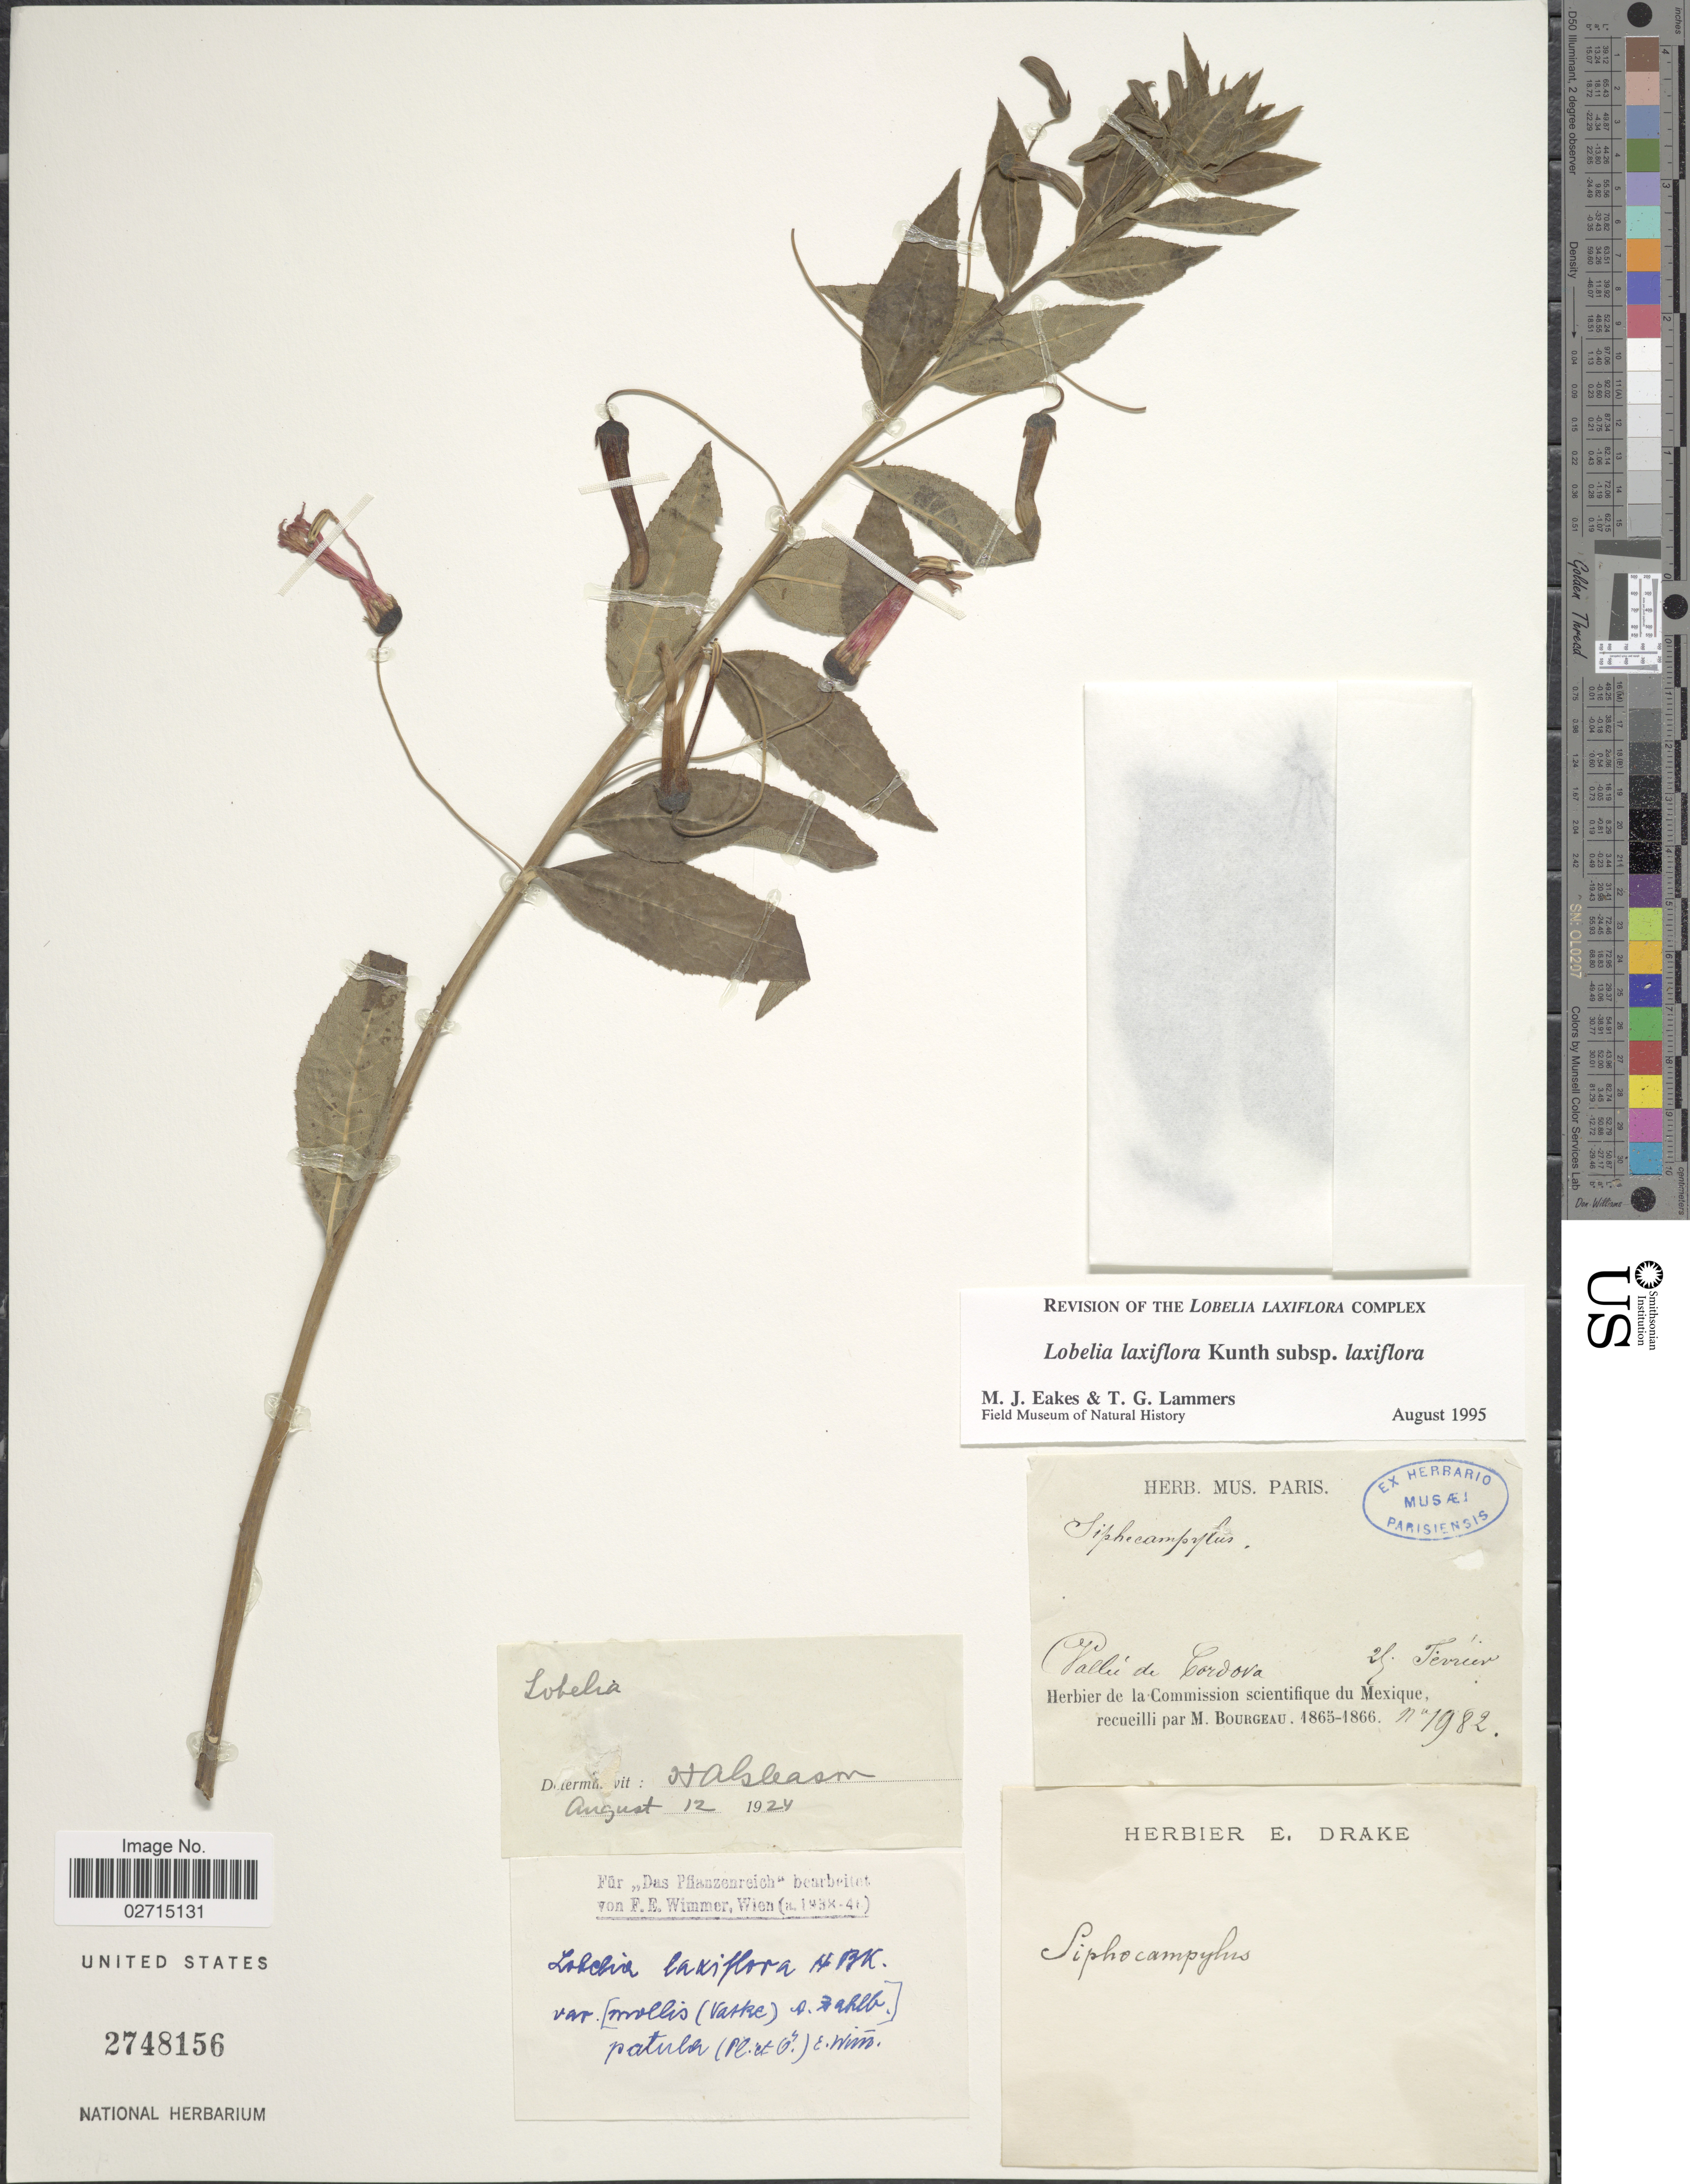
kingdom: Plantae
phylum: Tracheophyta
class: Magnoliopsida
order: Asterales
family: Campanulaceae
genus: Lobelia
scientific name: Lobelia laxiflora subsp. laxiflora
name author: Kunth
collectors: M. Bourgeau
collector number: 1982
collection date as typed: Transcribed d/m/y: 29/2/1865 to 29/2/1866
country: Mexico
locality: Vallée de Cordova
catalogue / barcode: US 2748156